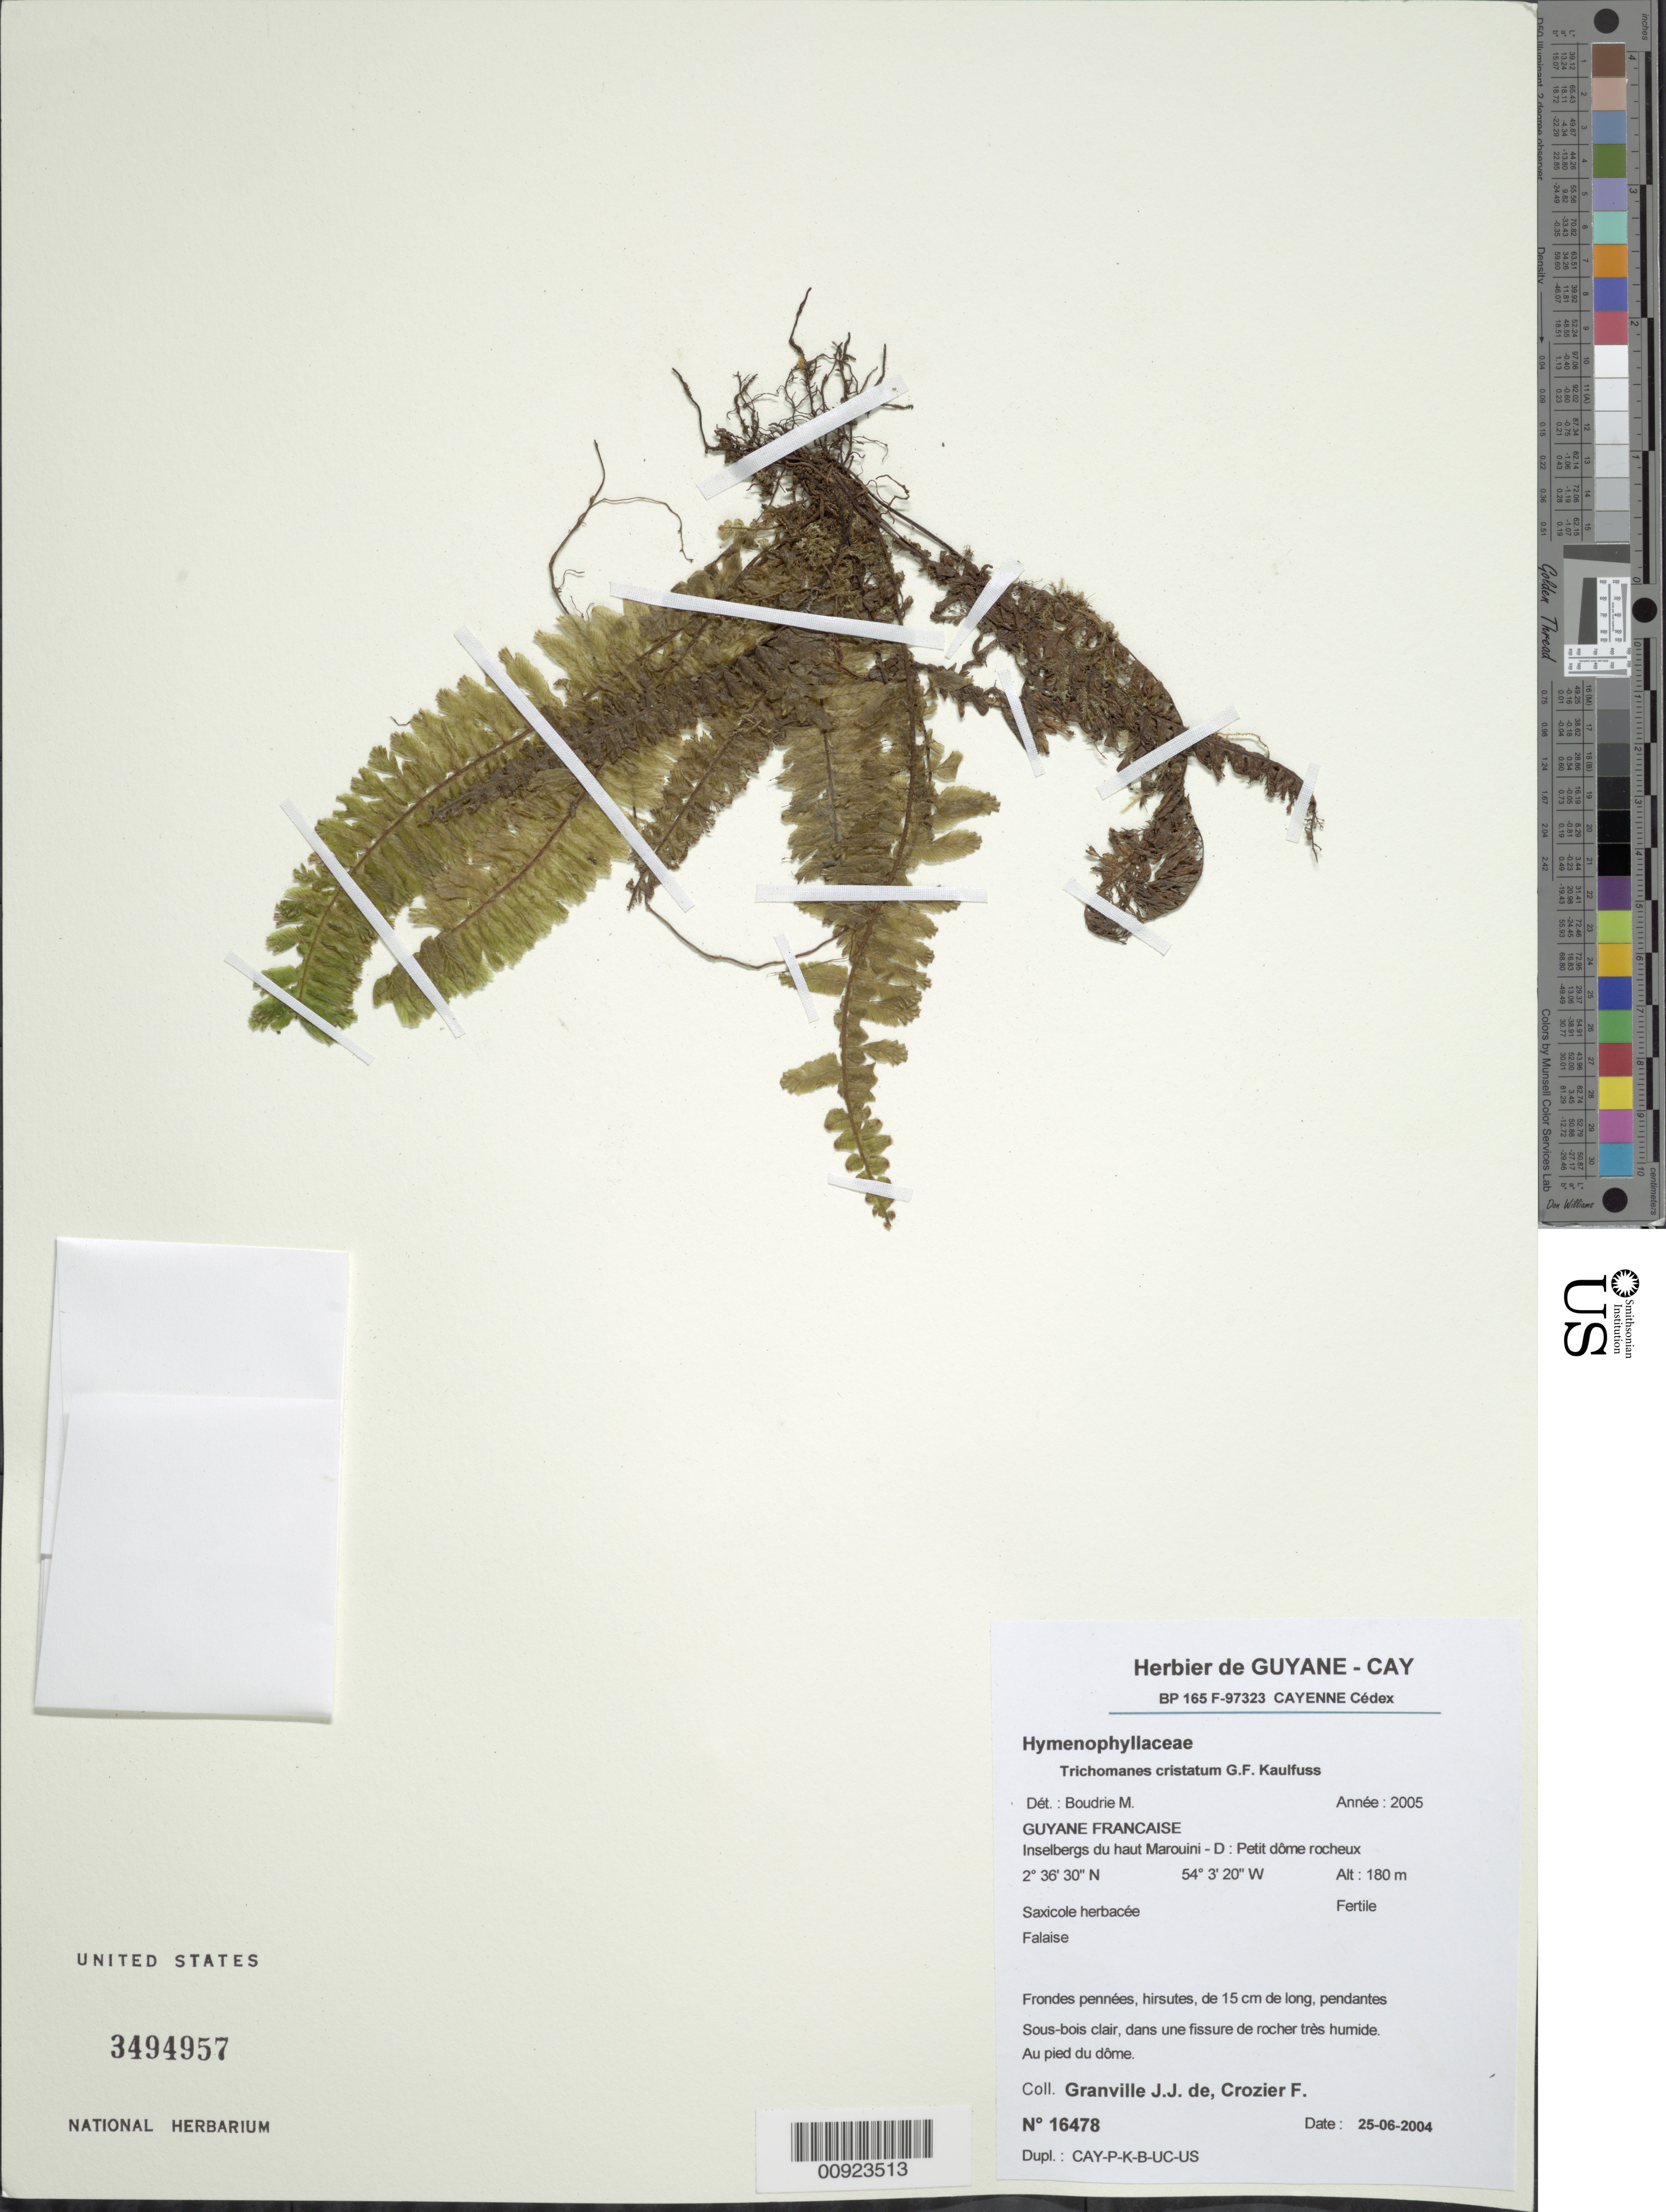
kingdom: Plantae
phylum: Tracheophyta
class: Polypodiopsida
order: Hymenophyllales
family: Hymenophyllaceae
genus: Trichomanes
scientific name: Trichomanes cristatum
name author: Kaulf.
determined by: Boudrie, M.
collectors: J.-J. de Granville & F. Crozier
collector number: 16478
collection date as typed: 25-Jun-04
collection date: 2004-06-25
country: French Guiana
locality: Haut Marouini-D; Petit dôme rocheux. Au pied du dôme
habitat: Falaise (cliff). Sous-bois clair, dans une fissure de rocher tres humide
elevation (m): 180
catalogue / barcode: US 3494957